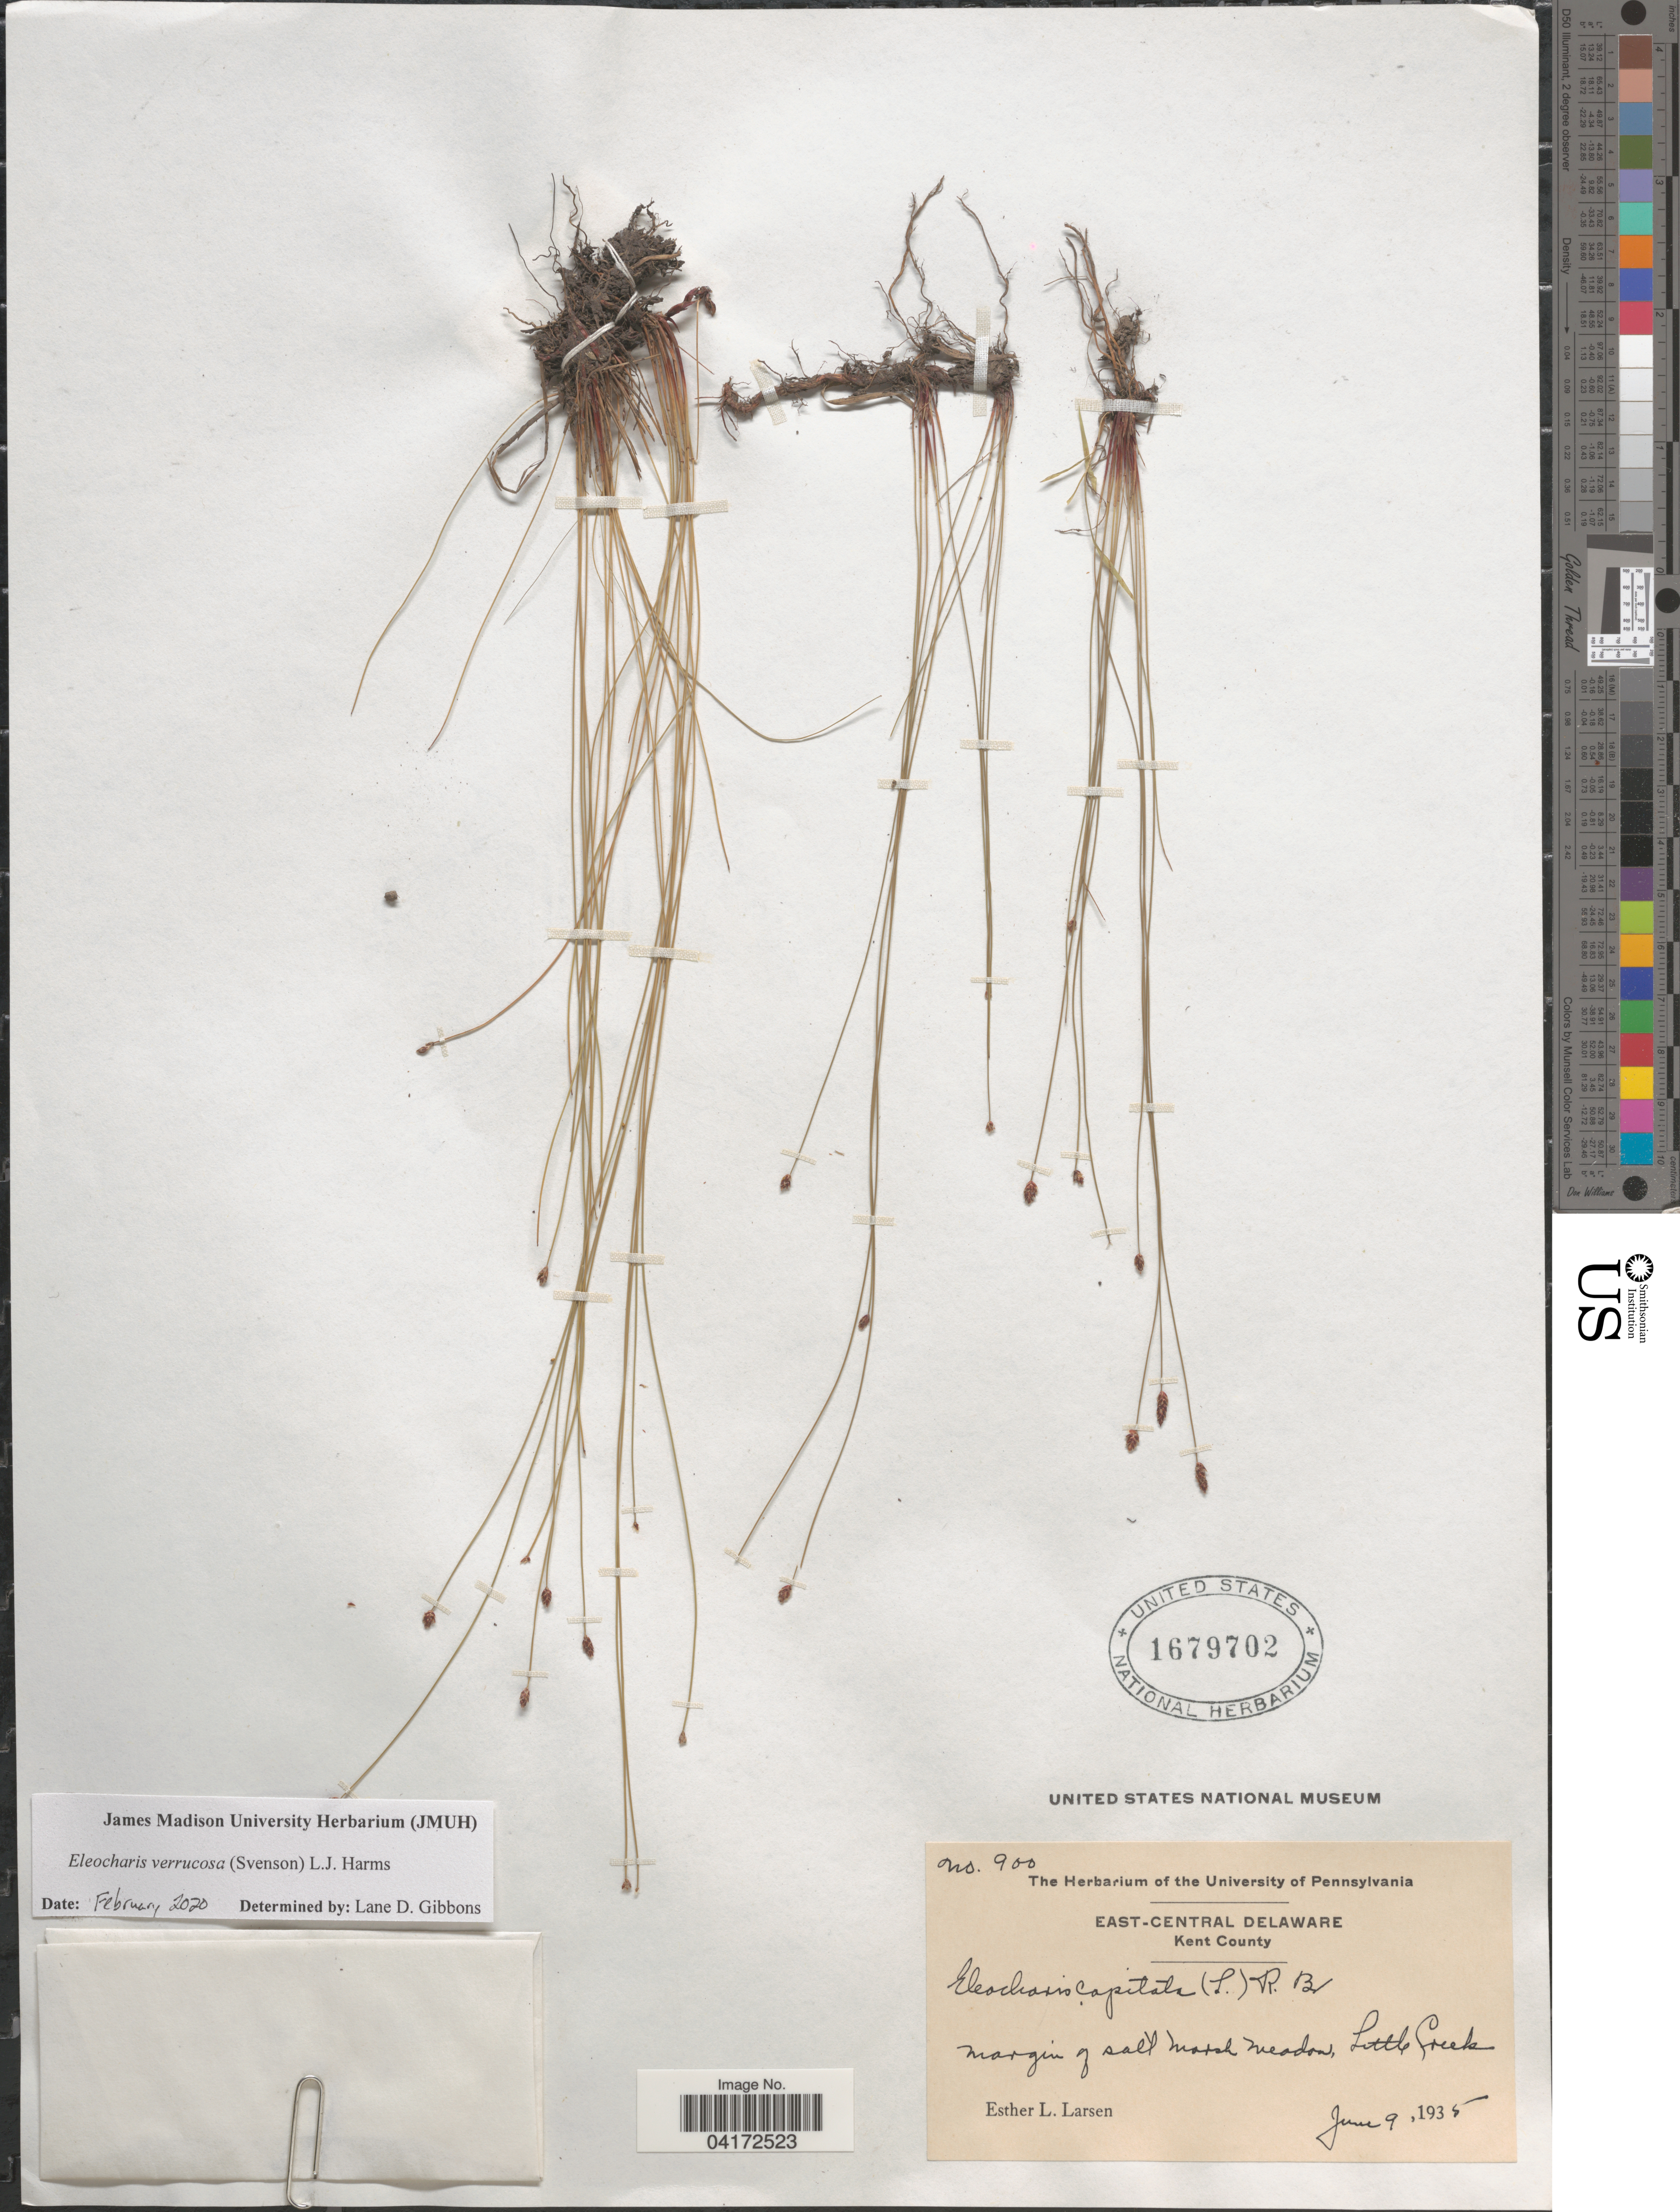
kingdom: Plantae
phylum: Tracheophyta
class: Liliopsida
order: Poales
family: Cyperaceae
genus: Eleocharis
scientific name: Eleocharis verrucosa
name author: (Svenson) L. J. Harms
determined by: Gibbons, Lane D.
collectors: E. L. Larsen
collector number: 900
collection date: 1935-06-09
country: United States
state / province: Delaware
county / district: Kent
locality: East-Central Delaware. Kent County. Little Creek.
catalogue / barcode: US 1679702